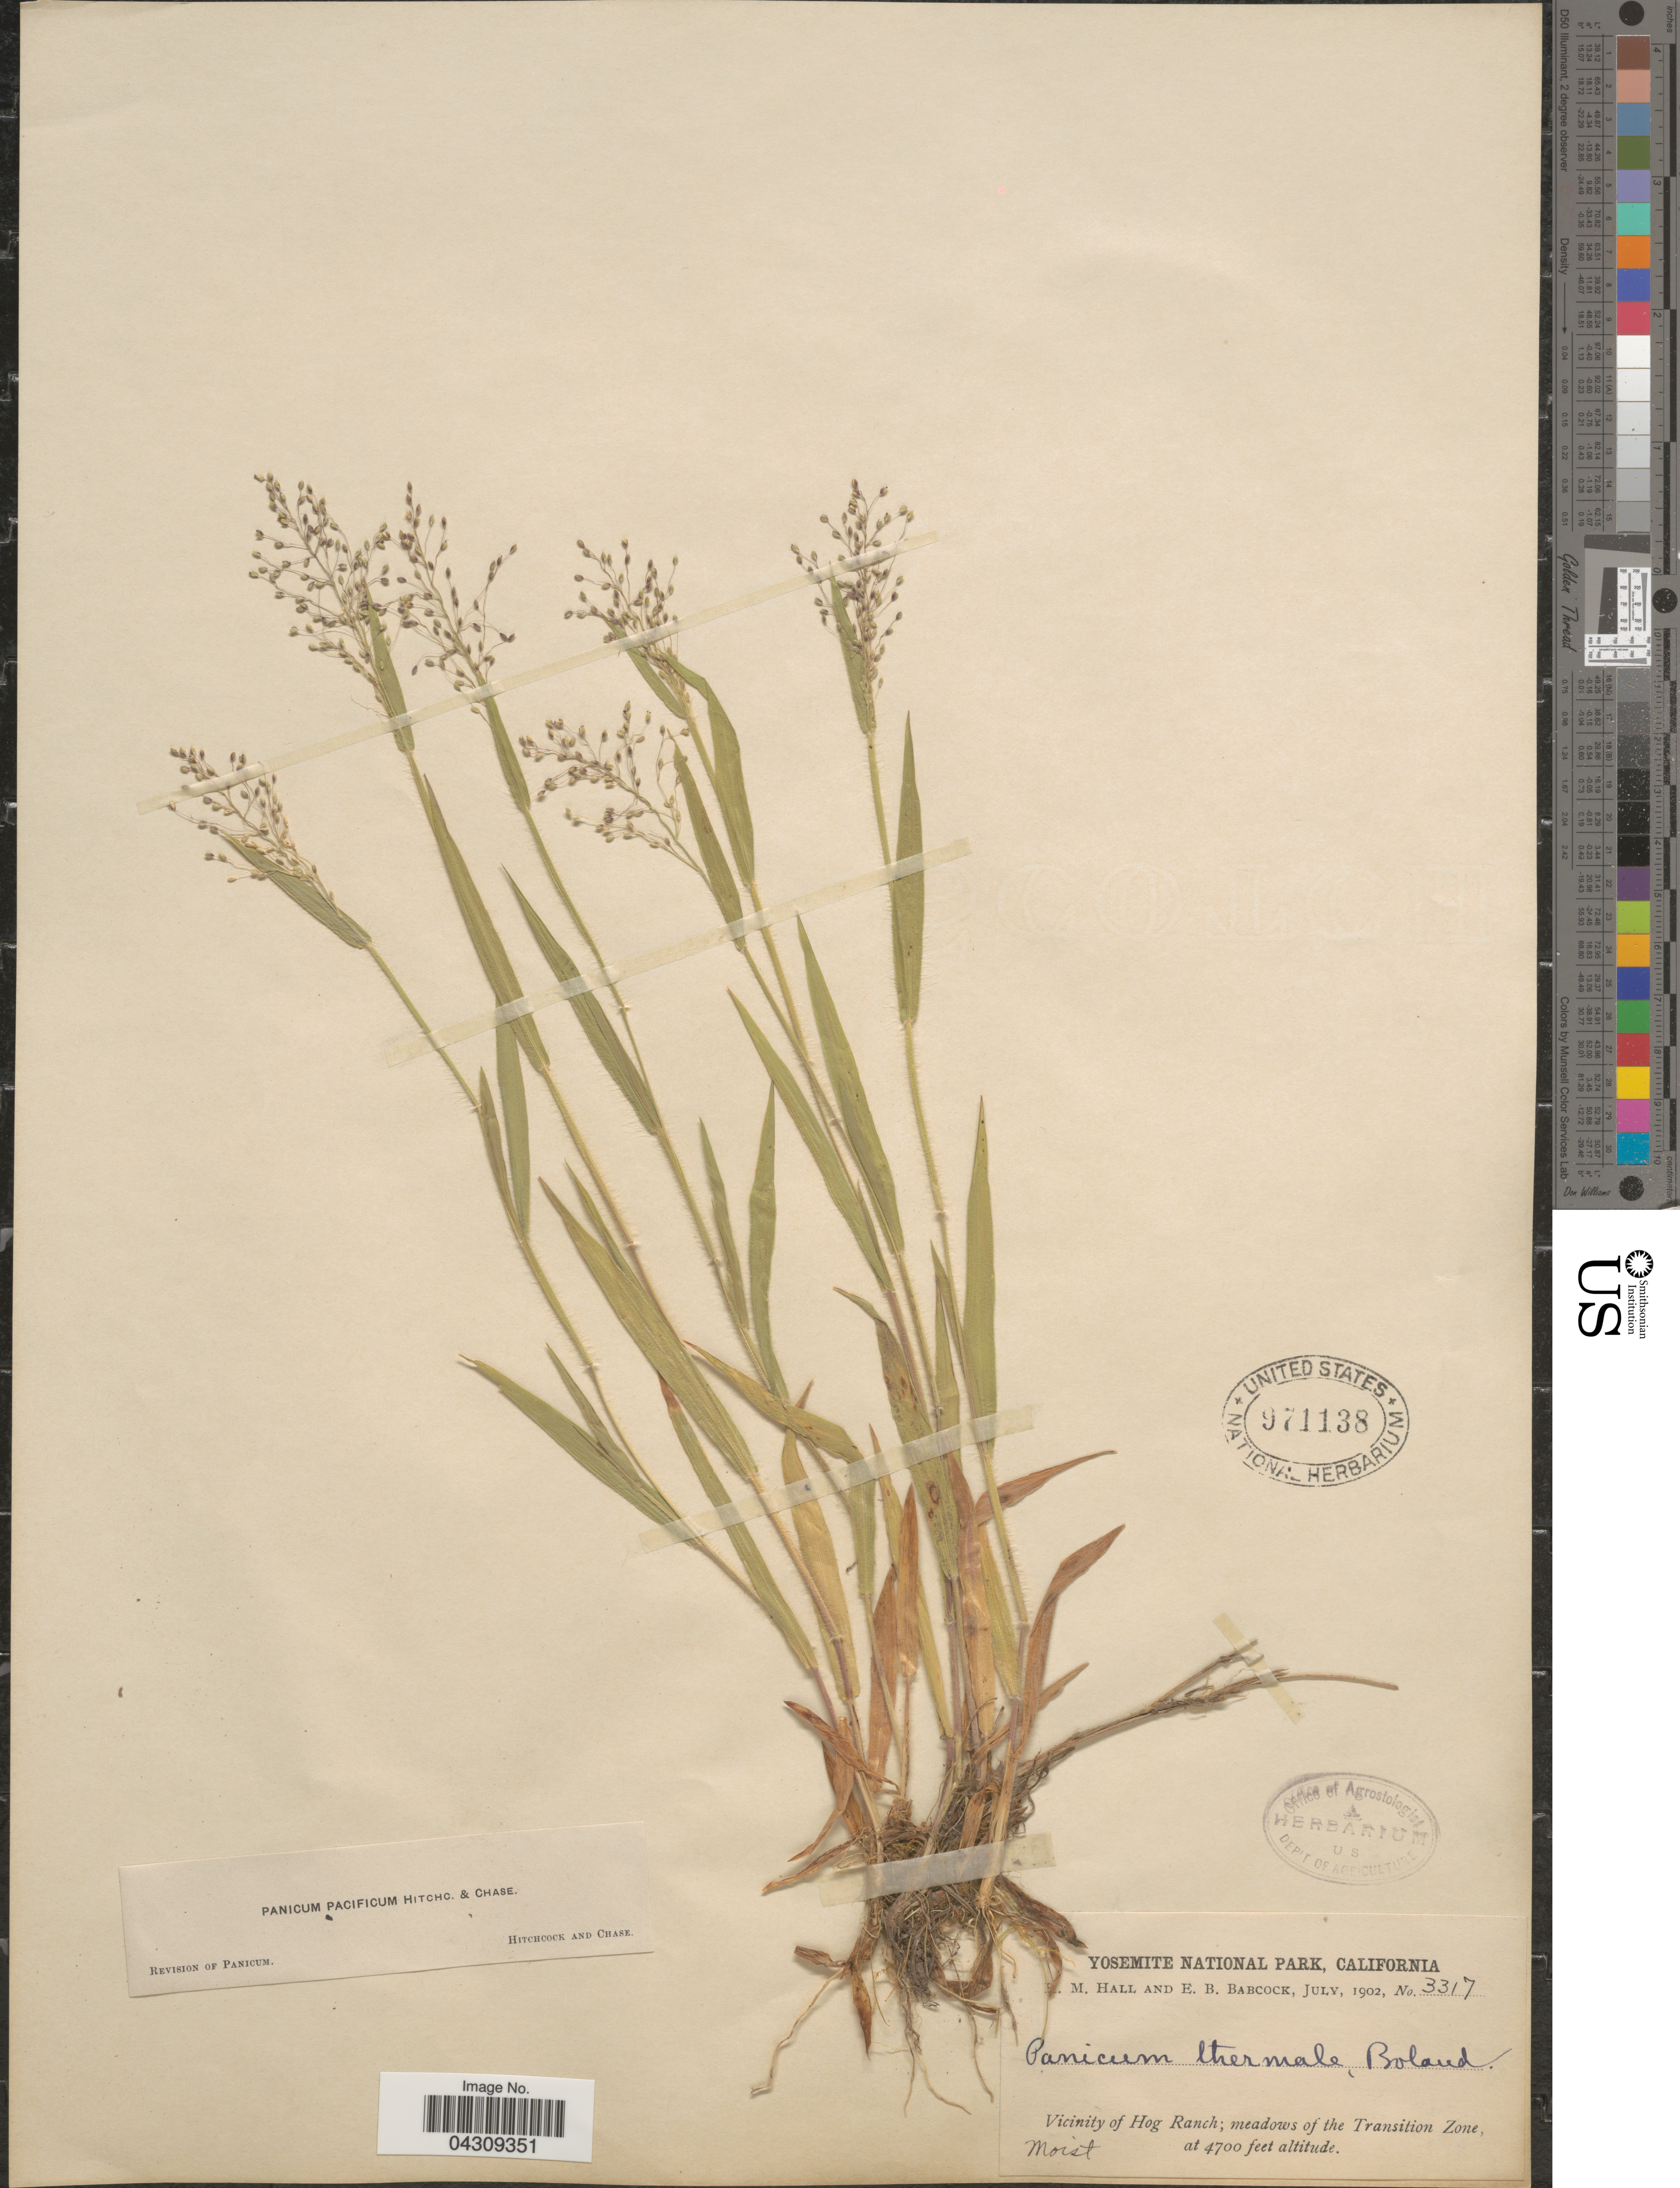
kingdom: Plantae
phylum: Tracheophyta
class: Liliopsida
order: Poales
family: Poaceae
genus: Dichanthelium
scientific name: Dichanthelium acuminatum var. acuminatum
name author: (Sw.) Gould & C.A. Clark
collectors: H. M. Hall & E. B. Babcock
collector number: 3317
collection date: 1902-07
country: United States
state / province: California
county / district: Mariposa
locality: Yosemite National Park. Vicinity of Hog Ranch; meadows of the Transition Zone.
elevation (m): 1433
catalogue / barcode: US 971138